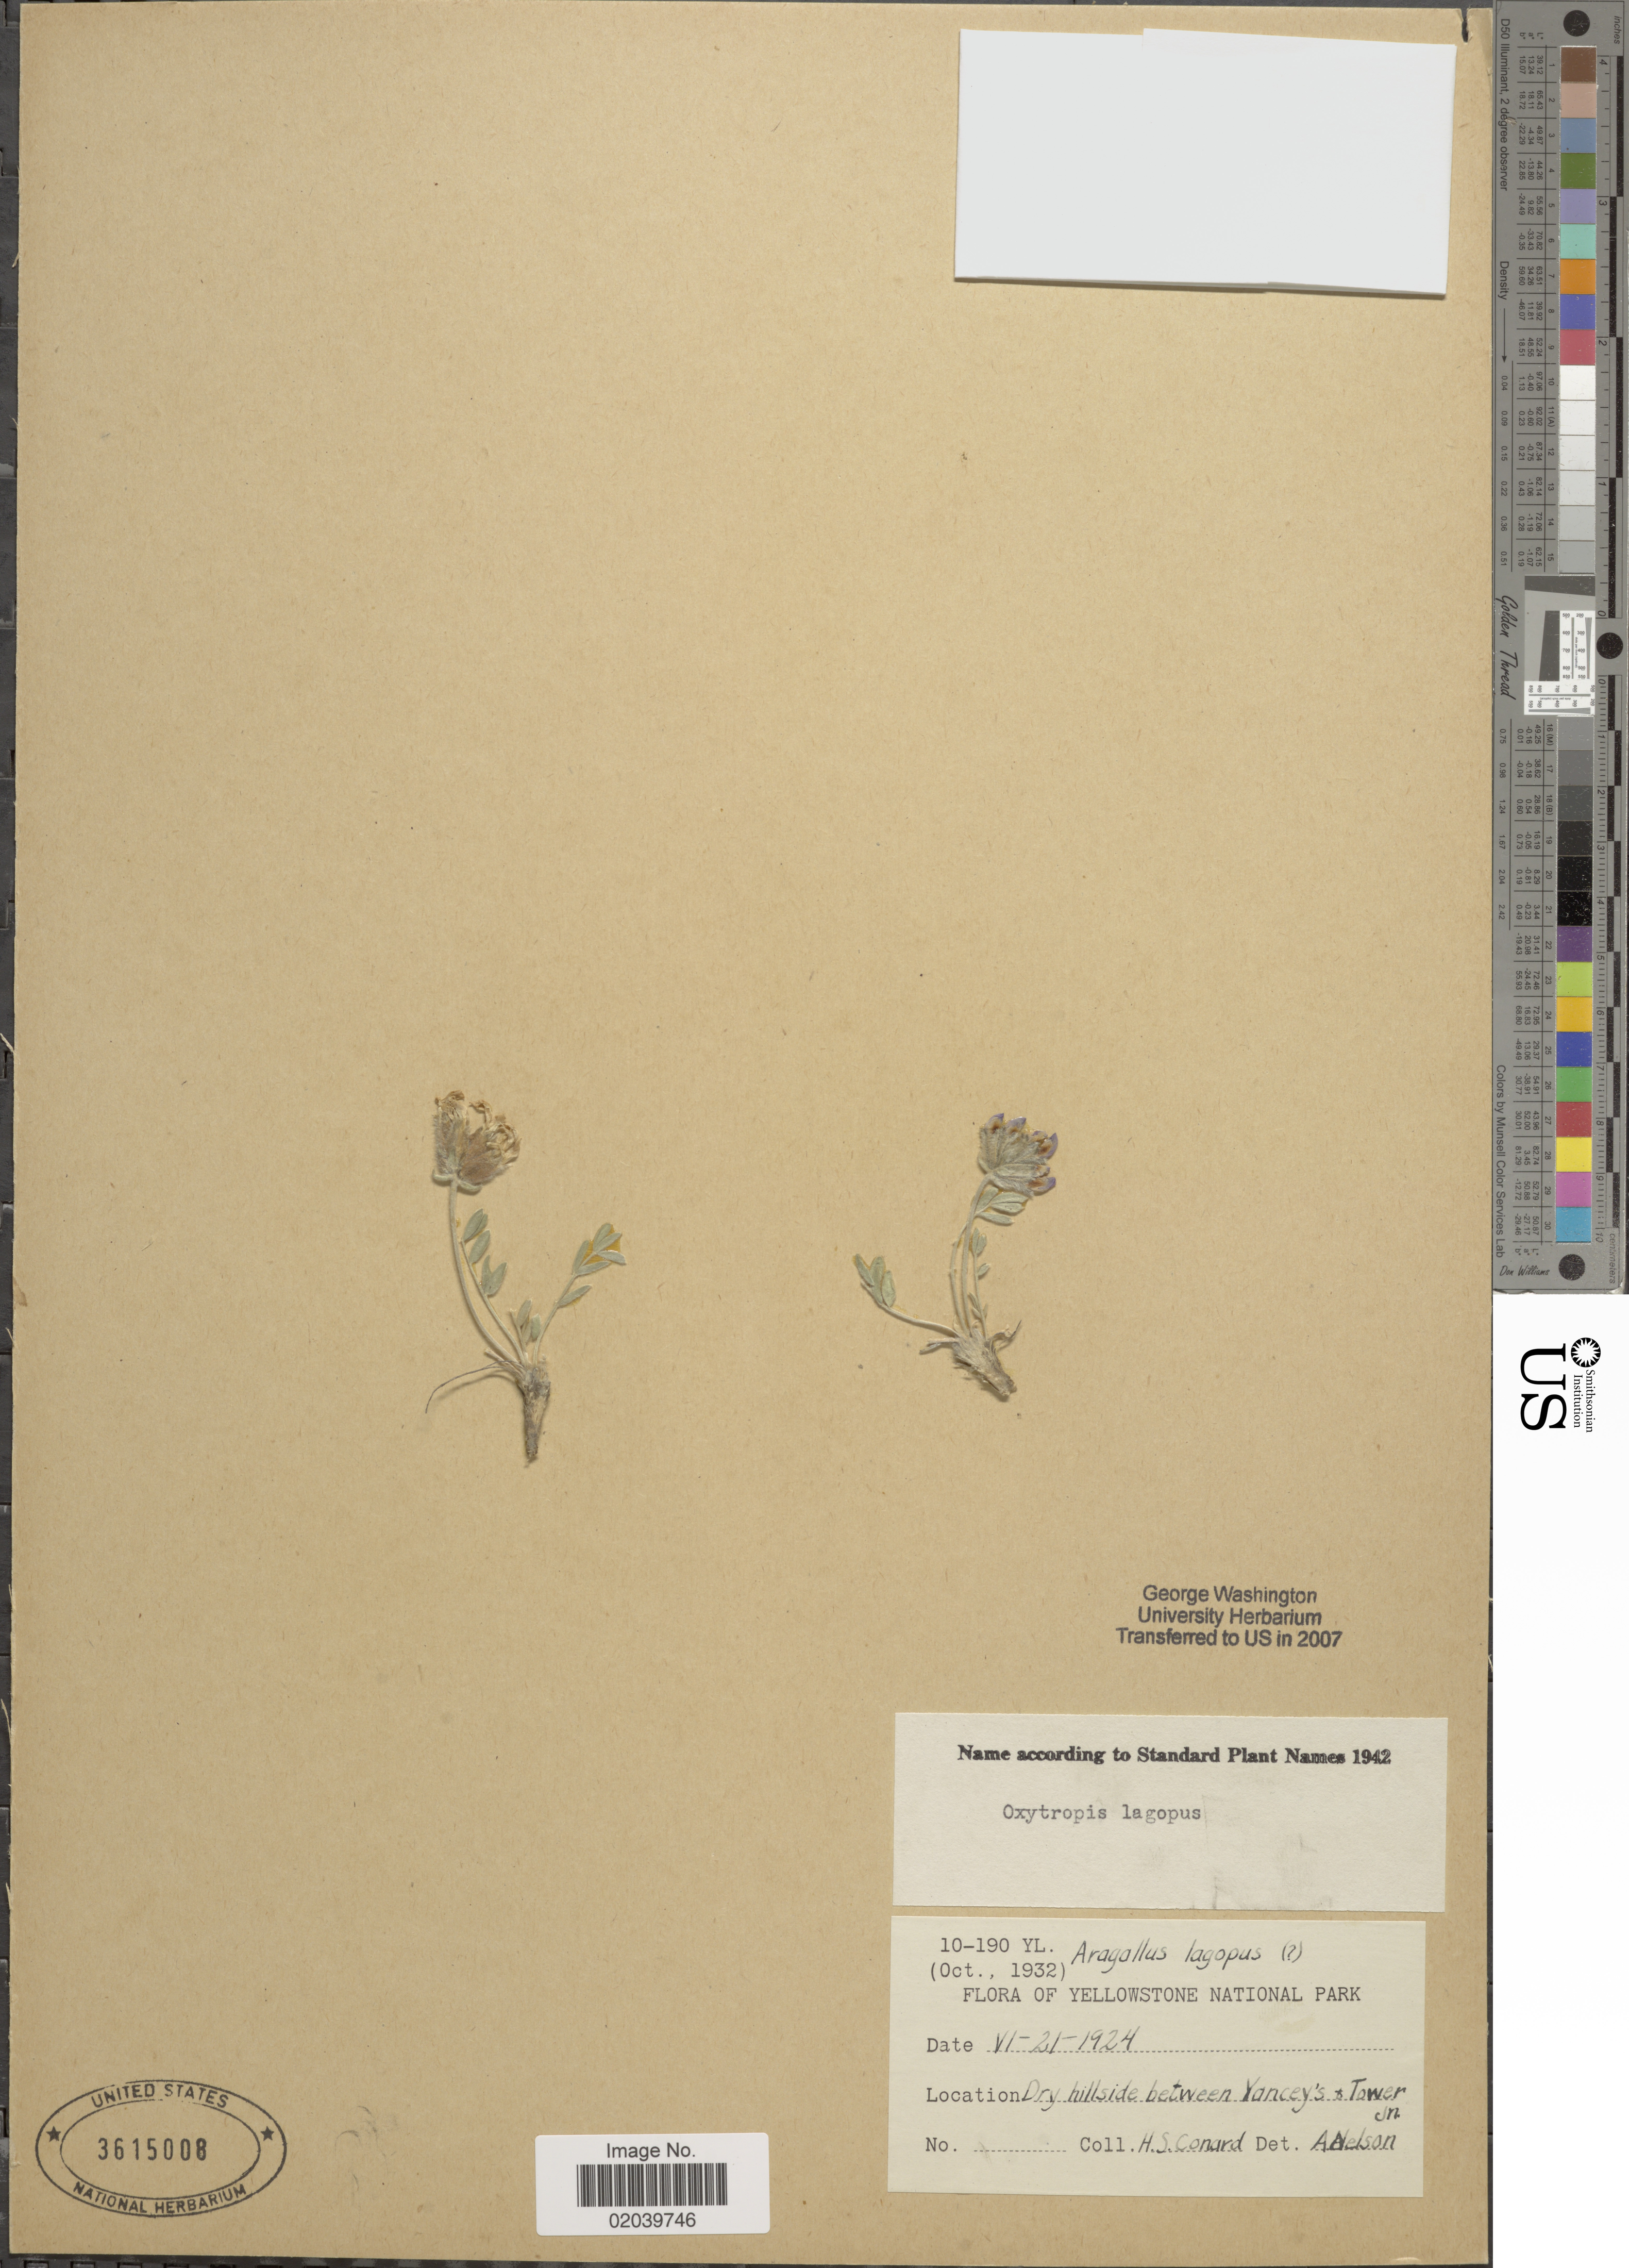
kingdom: Plantae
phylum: Tracheophyta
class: Magnoliopsida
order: Fabales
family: Fabaceae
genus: Oxytropis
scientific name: Oxytropis lagopus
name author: Nutt.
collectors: H. S. Conard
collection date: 1924-06-21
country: United States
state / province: Wyoming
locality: Yellowstone National Park. Dry hillside between Yancey's & Tower Jn.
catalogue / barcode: US 3615008